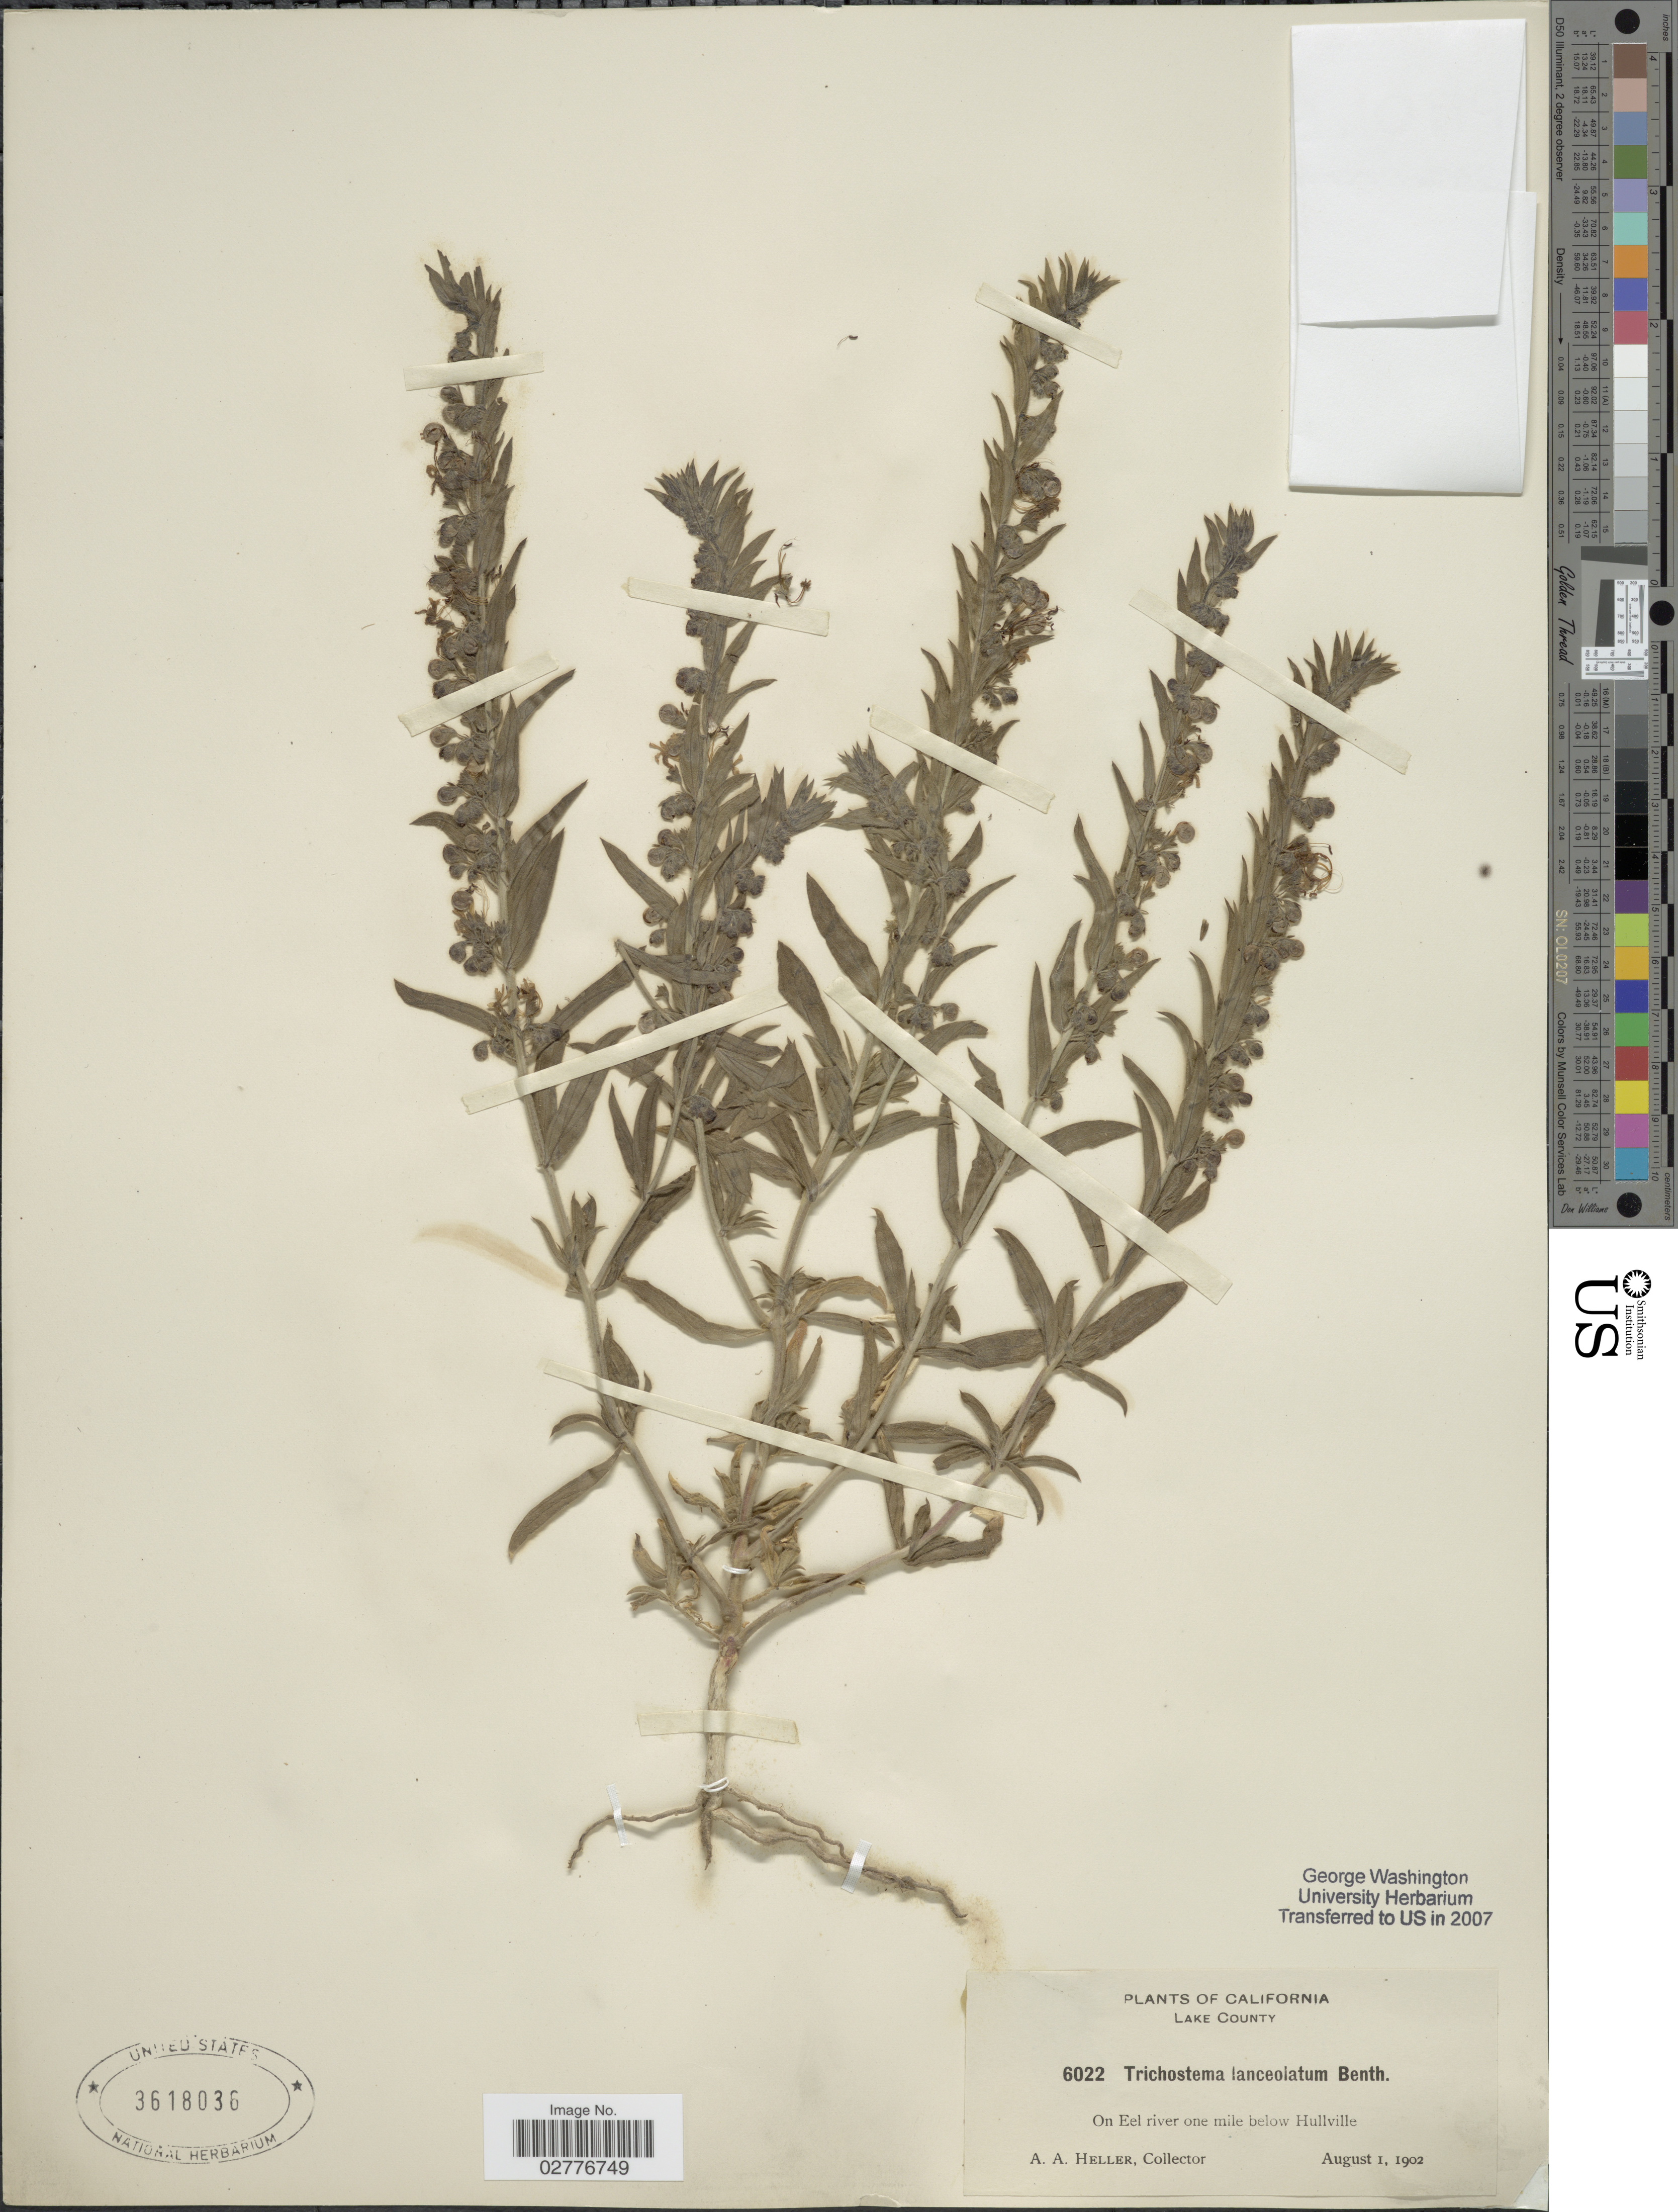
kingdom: Plantae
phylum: Tracheophyta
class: Magnoliopsida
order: Lamiales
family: Lamiaceae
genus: Trichostema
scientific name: Trichostema lanceolatum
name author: Benth.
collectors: A. A. Heller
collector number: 6022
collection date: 1902-08-01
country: United States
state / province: California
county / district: Lake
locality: Lake County. On Eel river one mile below Hullville.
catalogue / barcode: US 3618036